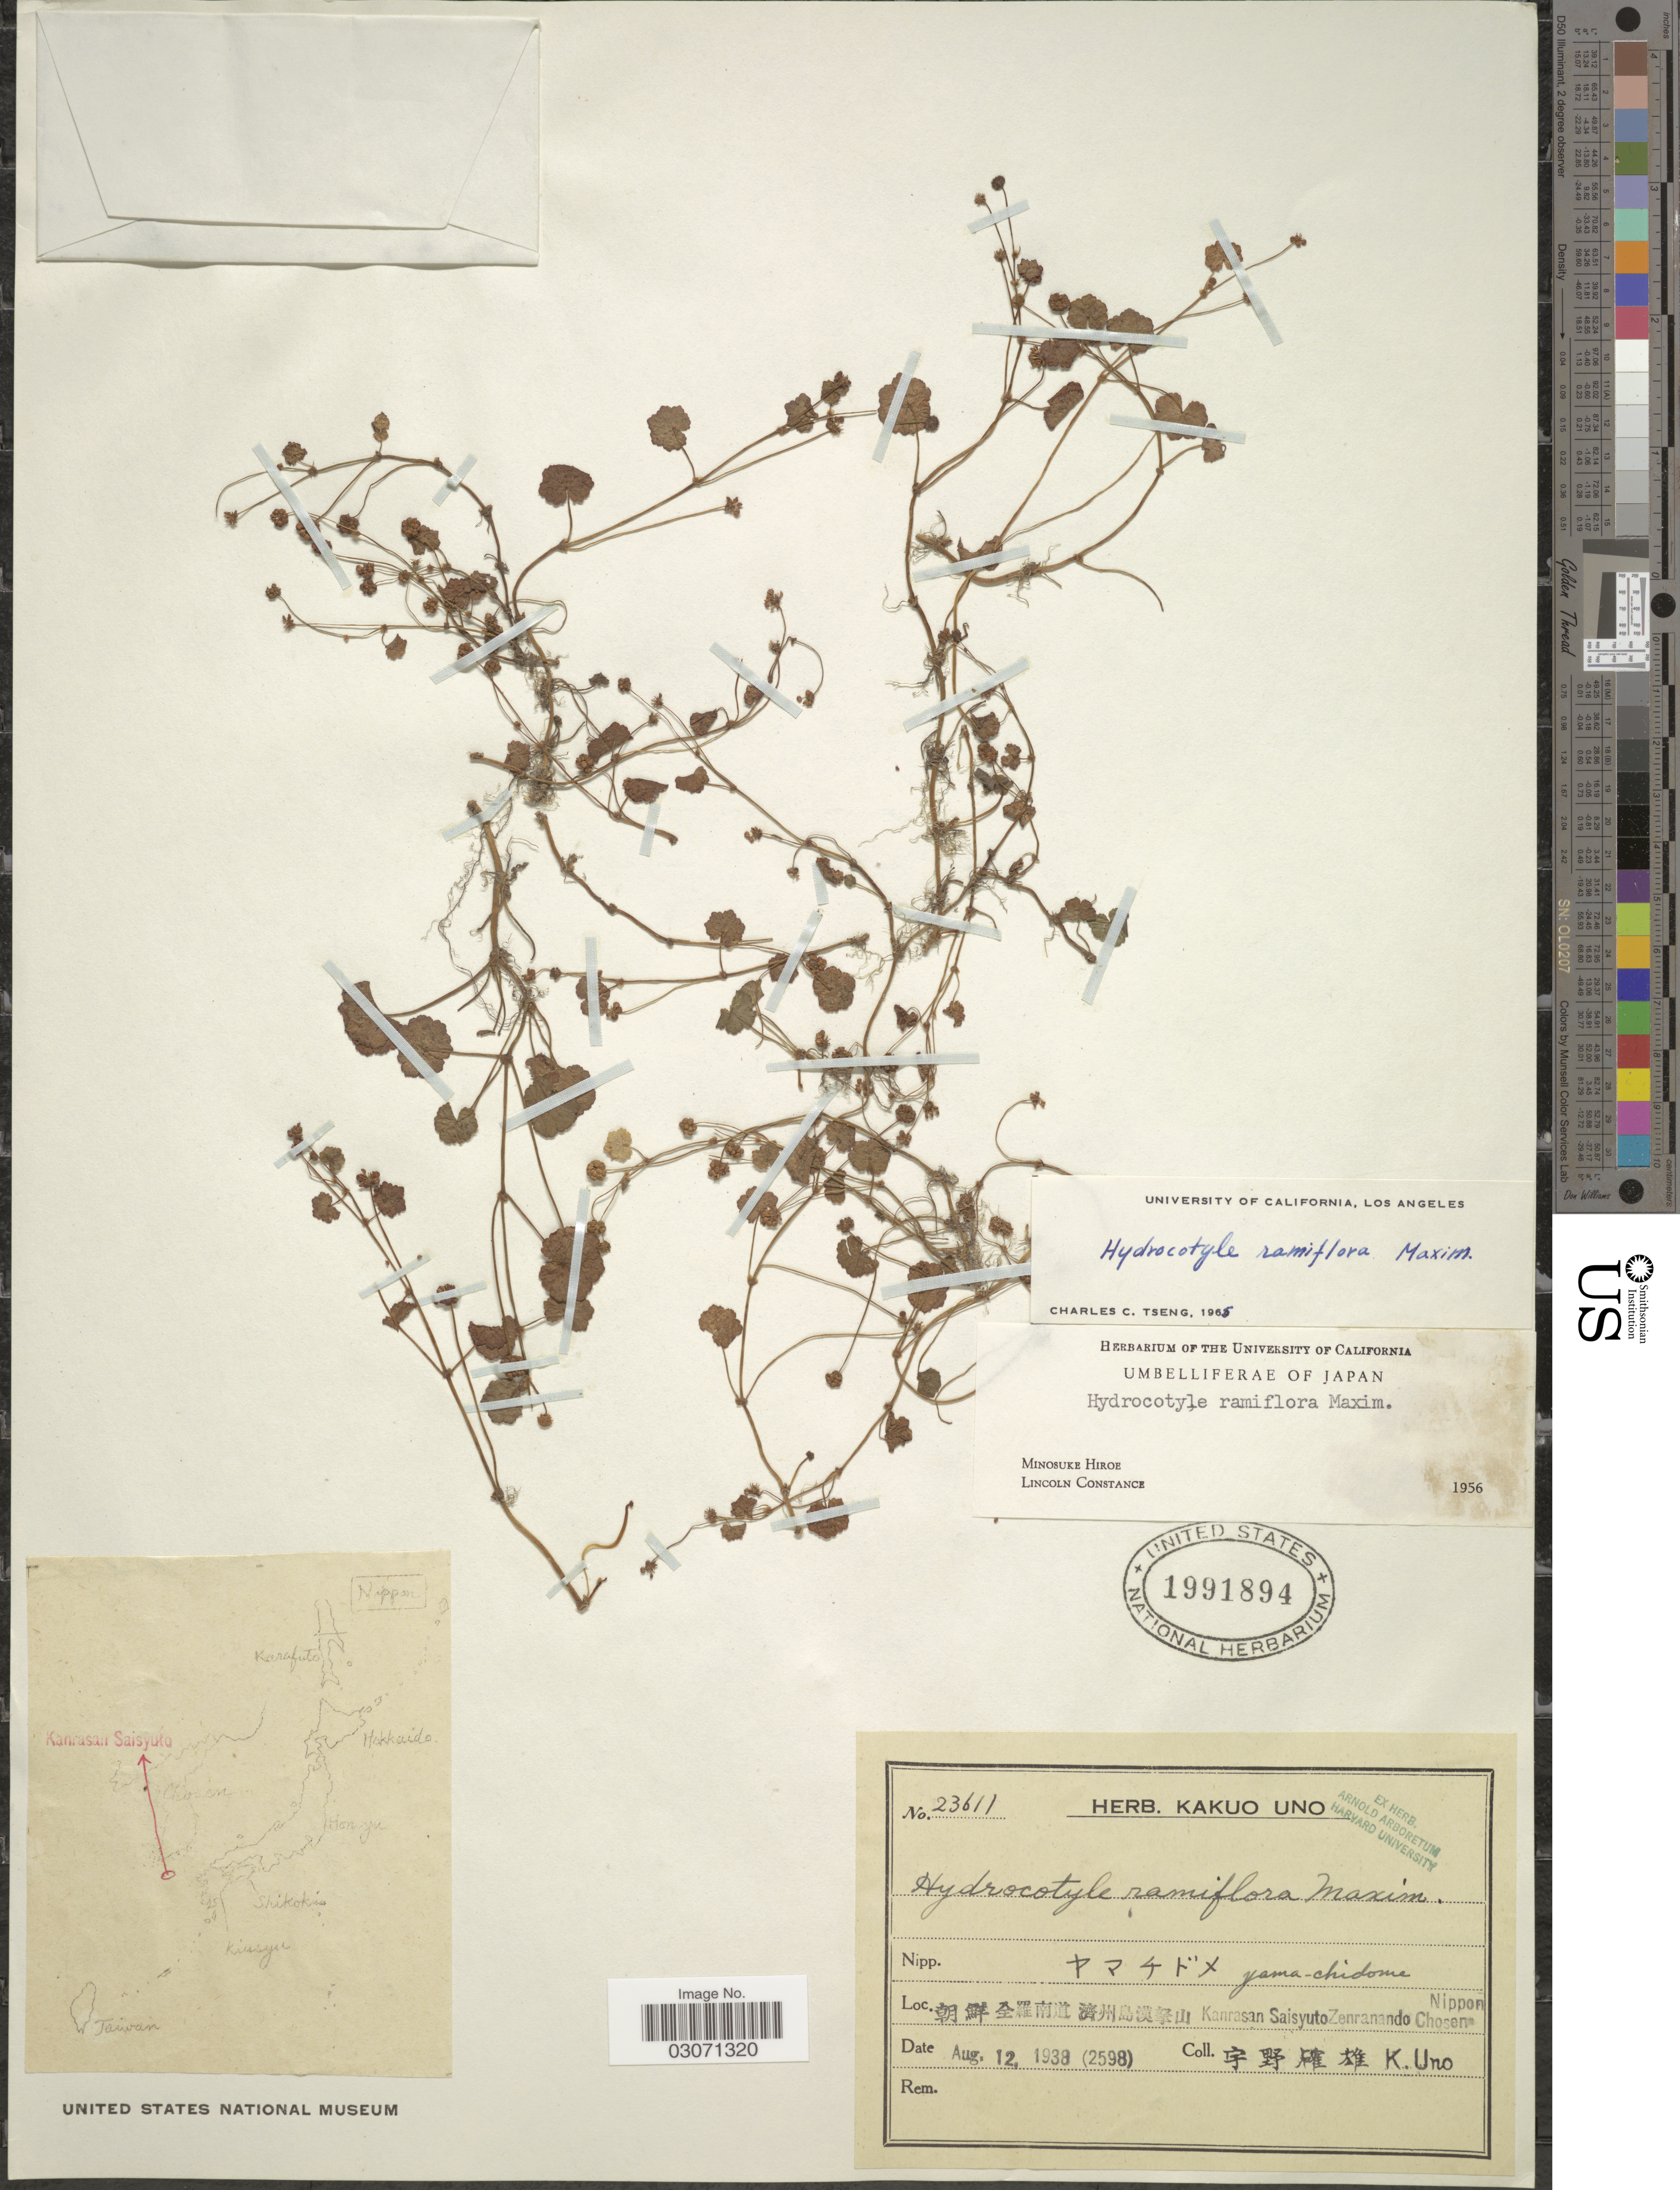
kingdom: Plantae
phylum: Tracheophyta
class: Magnoliopsida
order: Apiales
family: Araliaceae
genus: Hydrocotyle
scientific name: Hydrocotyle ramiflora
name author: Maxim.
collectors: K. Uno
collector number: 2598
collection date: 1938-08-12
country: Japan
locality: Kanrasan Saisyuto Zenranando Chosen Nippon.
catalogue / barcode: US 1991894